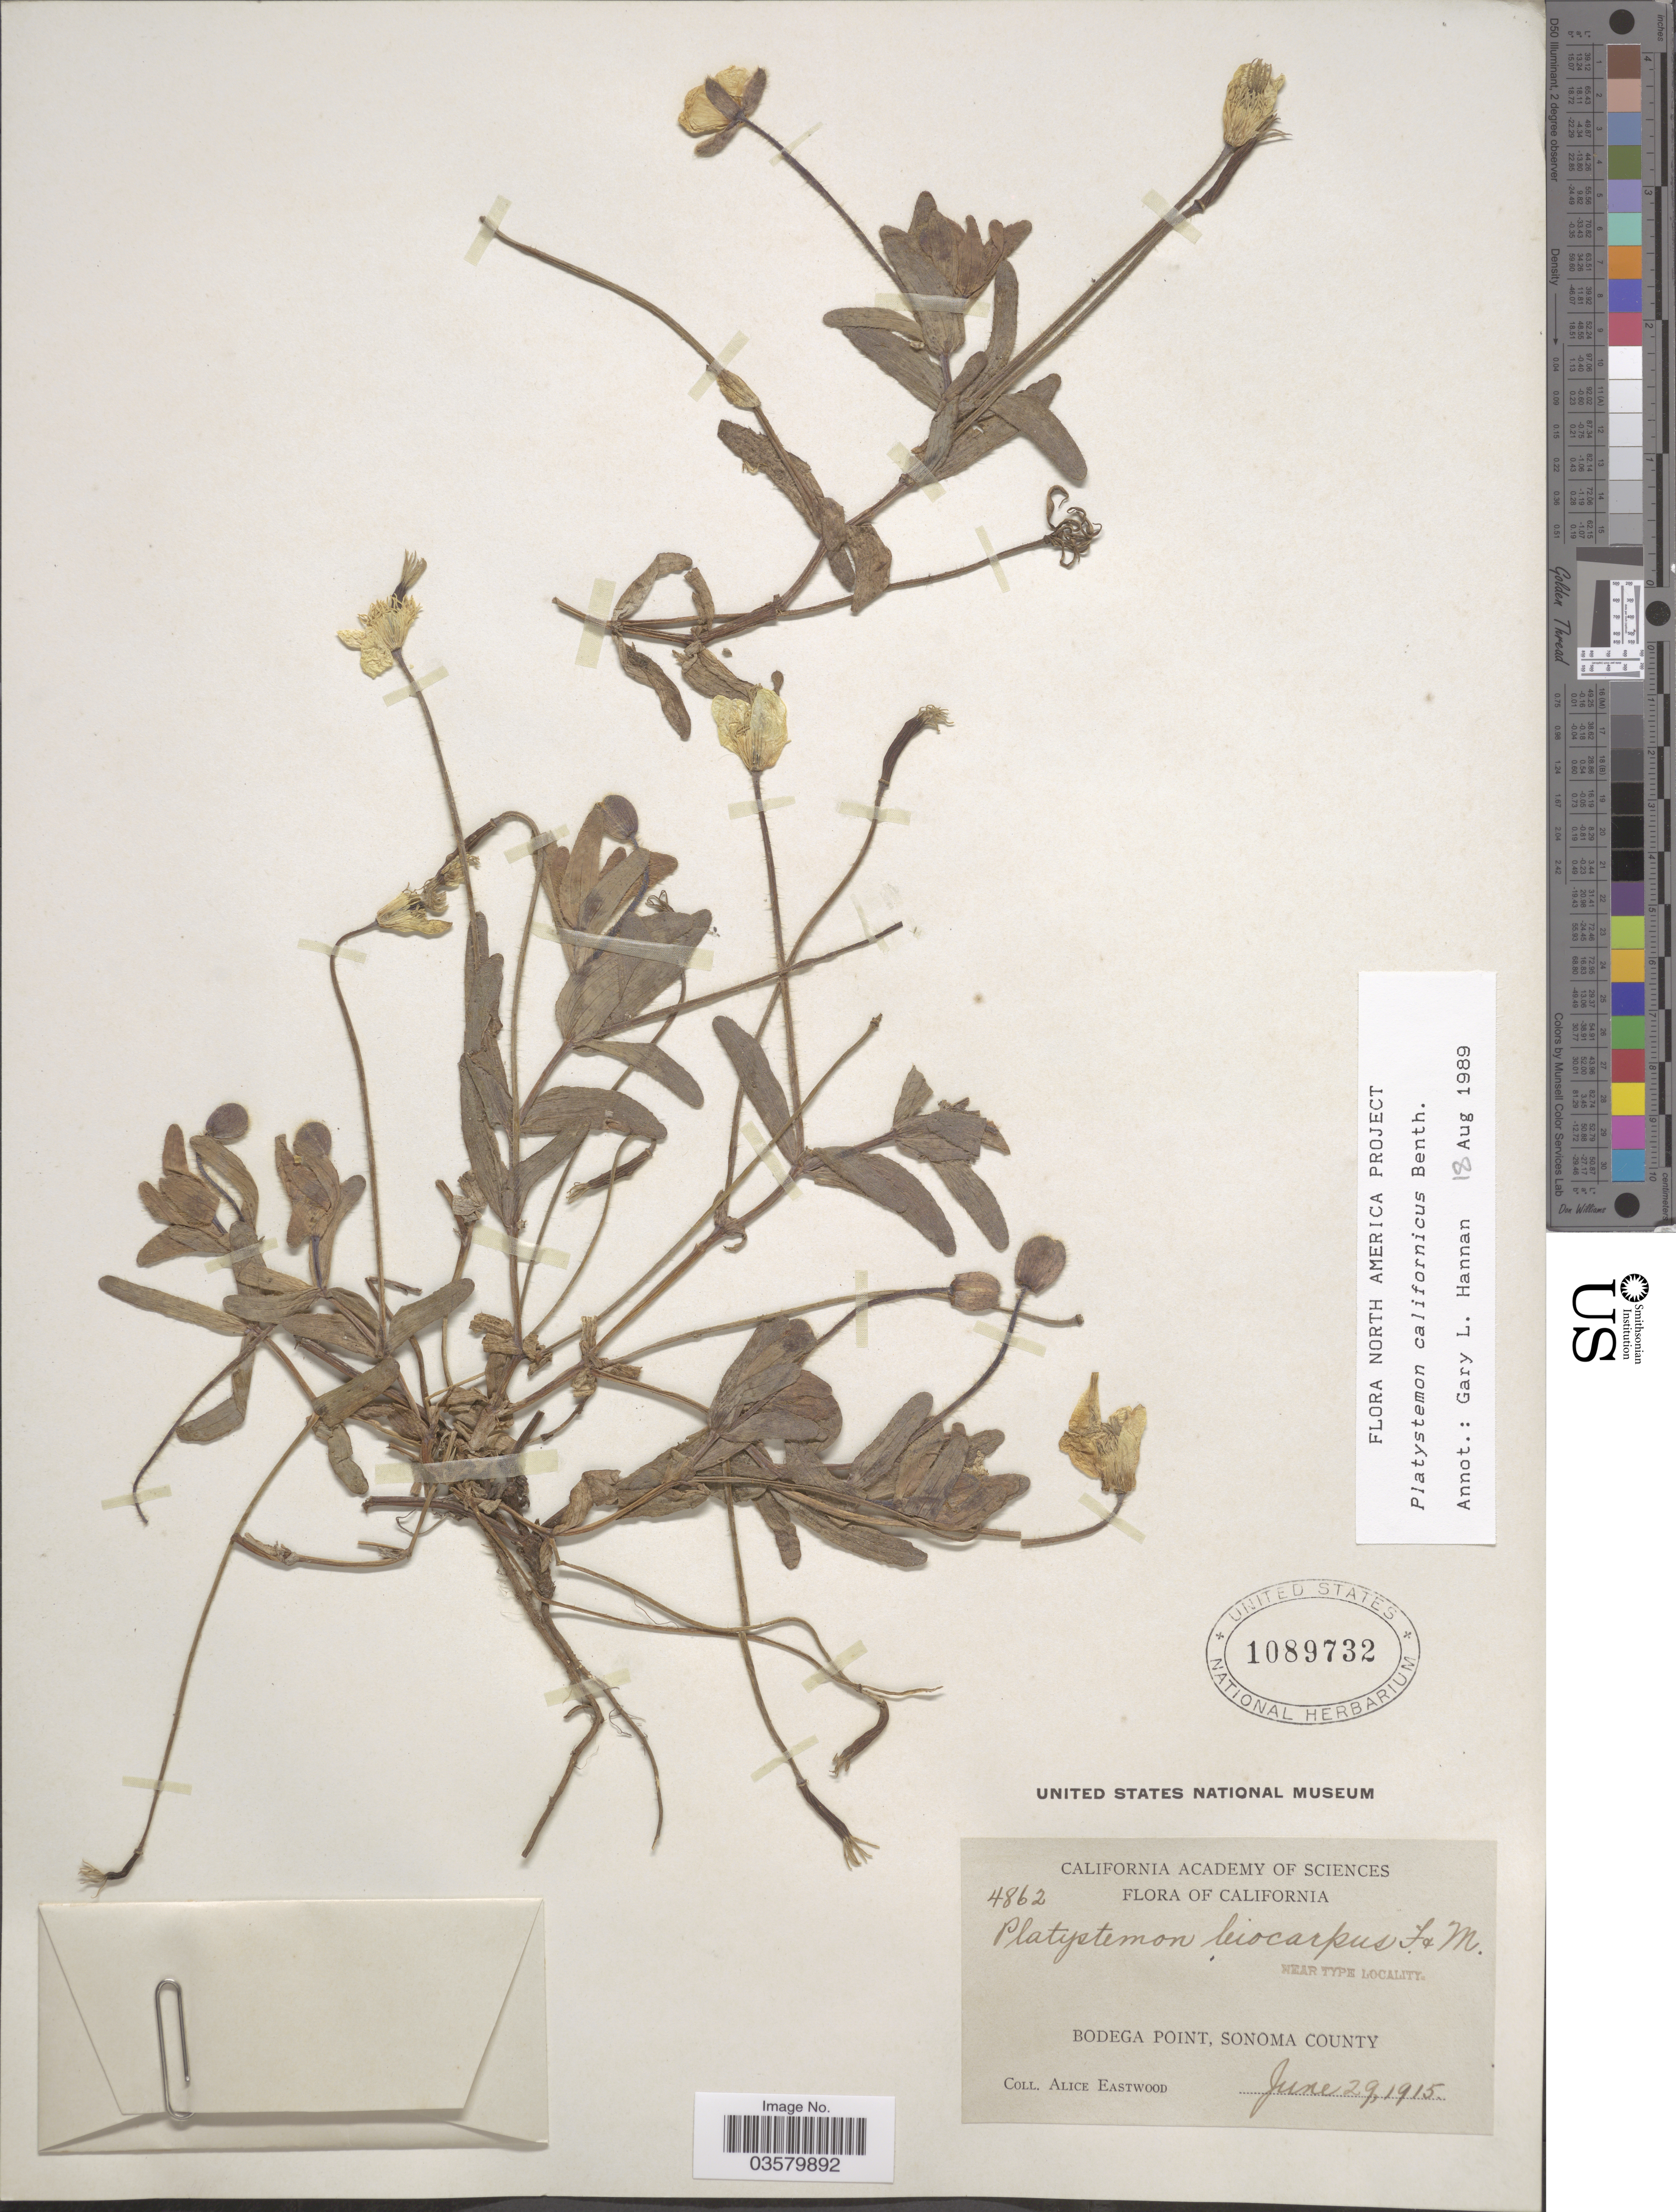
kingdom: Plantae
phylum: Tracheophyta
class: Magnoliopsida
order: Ranunculales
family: Papaveraceae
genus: Platystemon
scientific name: Platystemon californicus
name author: Benth.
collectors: A. Eastwood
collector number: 4862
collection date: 1915-06-29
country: United States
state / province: California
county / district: Sonoma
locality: Bodega Point, Sonoma County.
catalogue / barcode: US 1089732